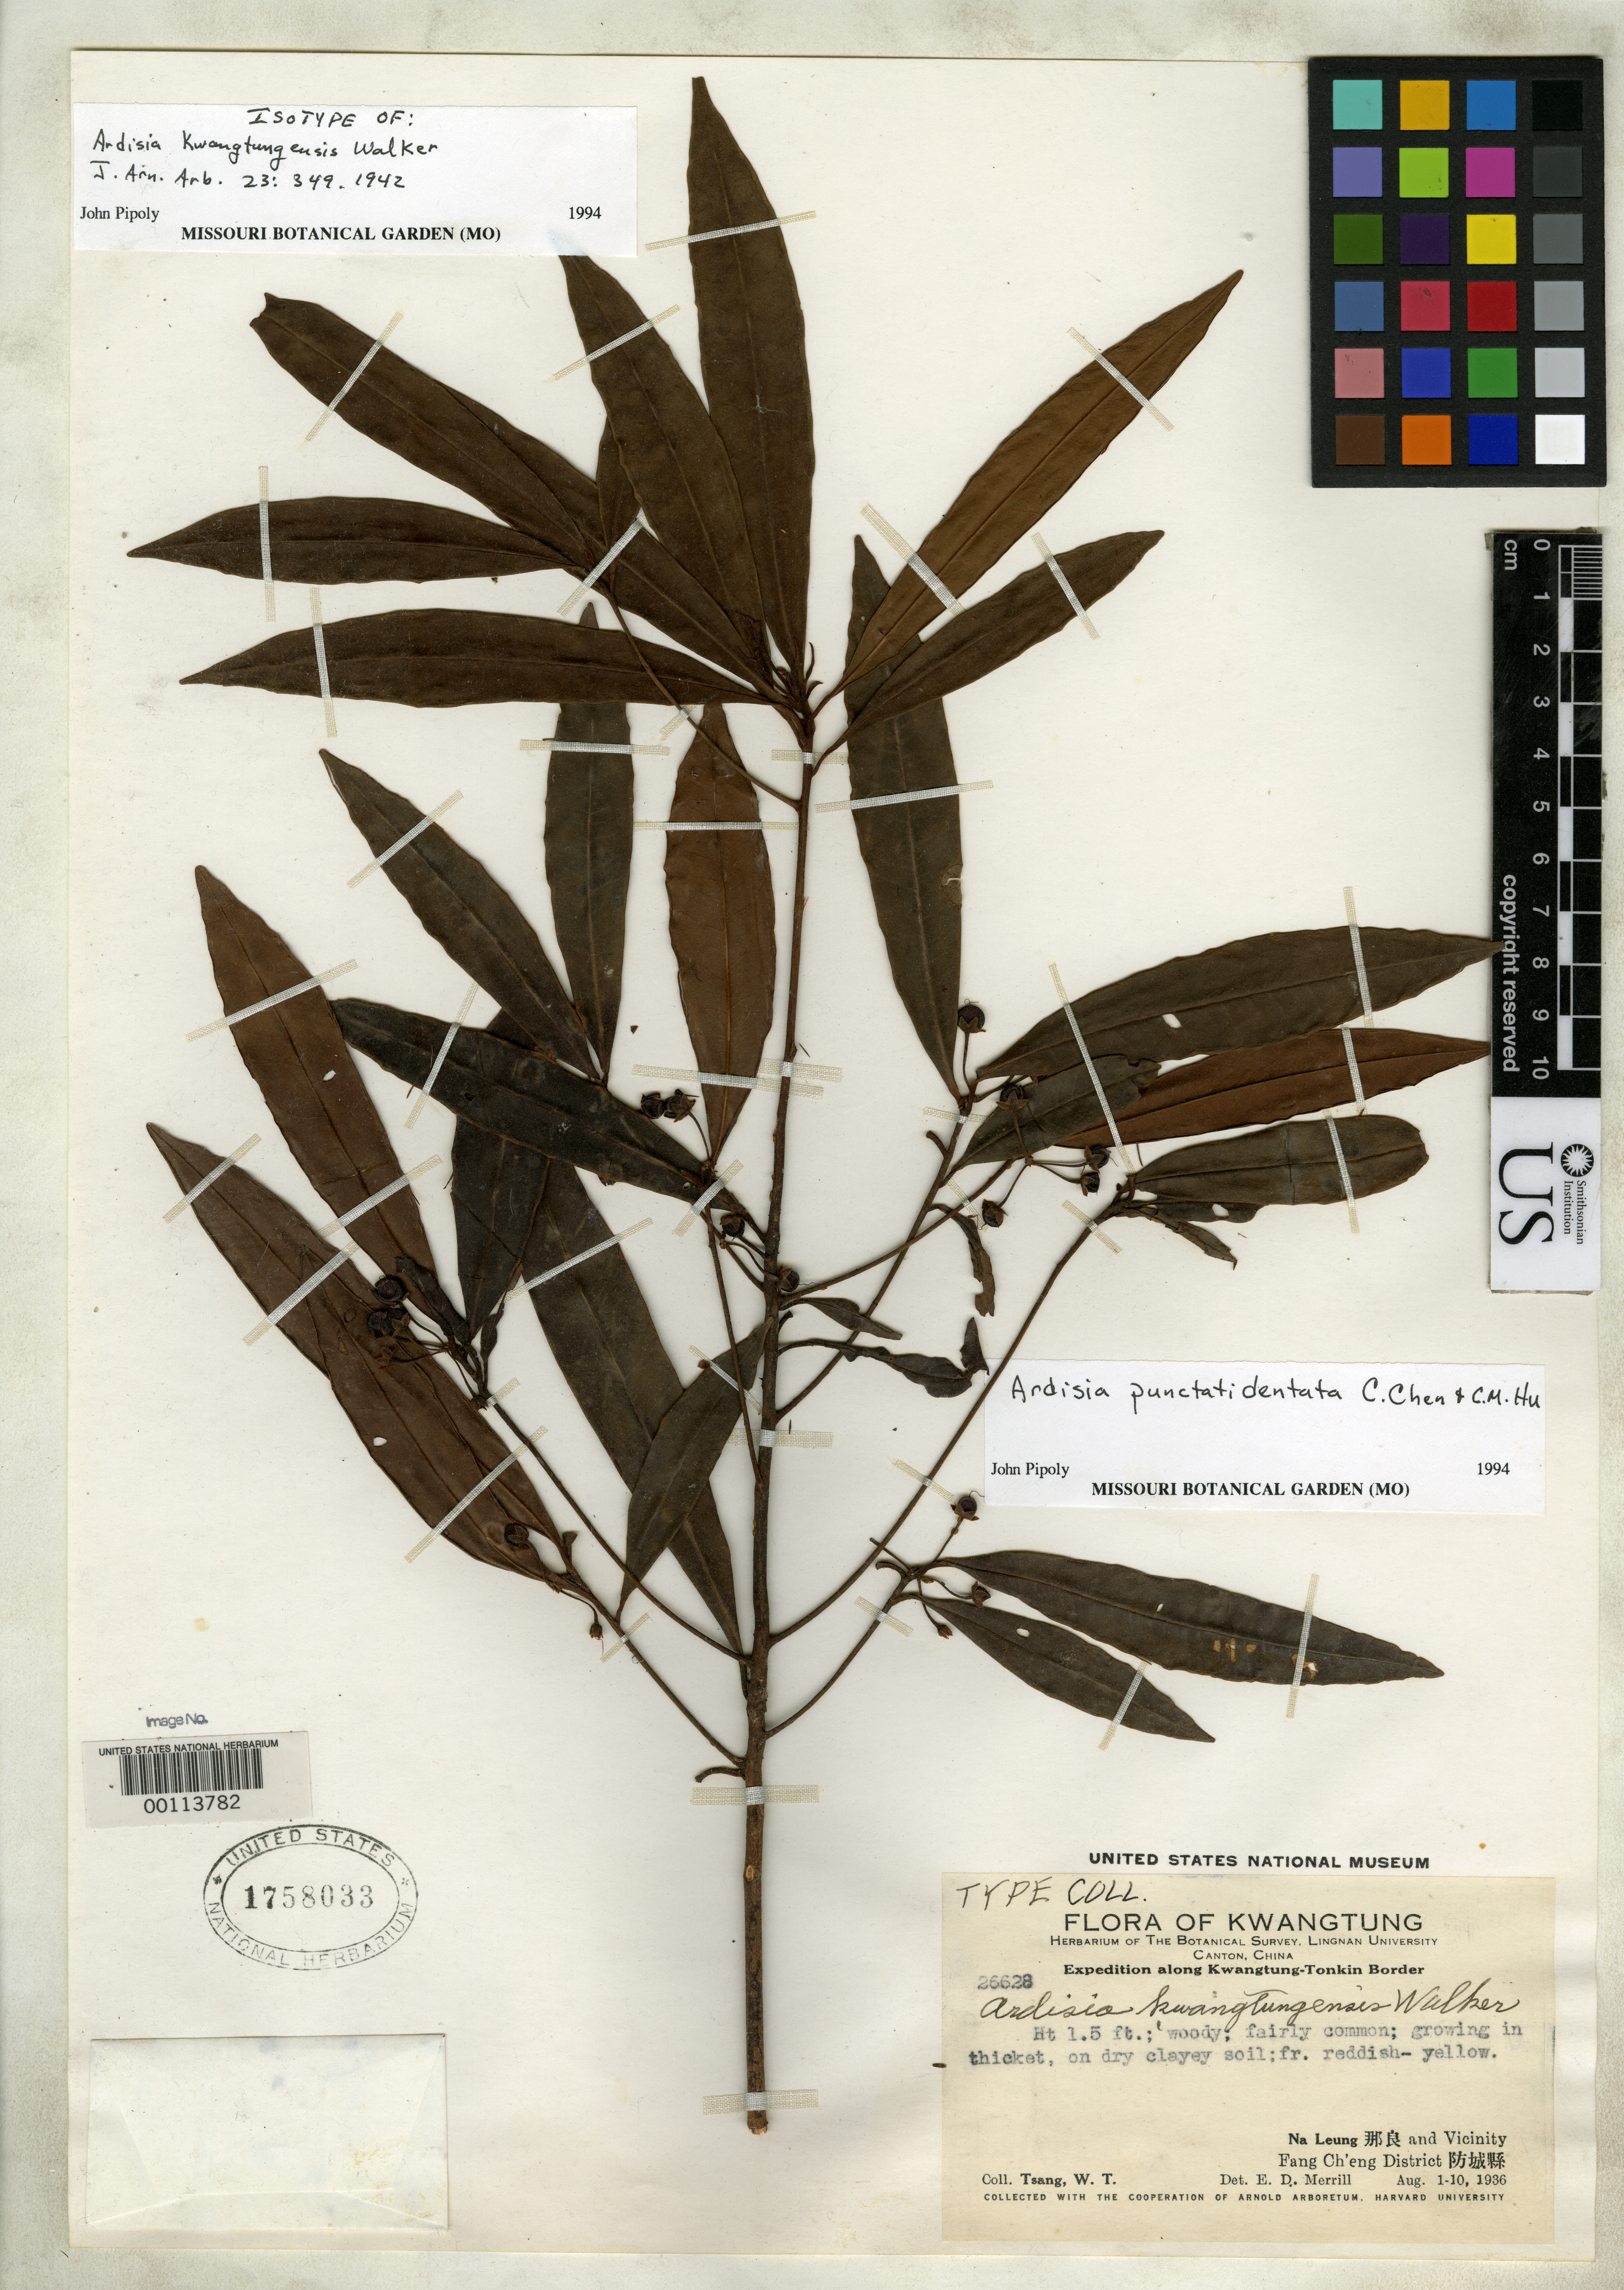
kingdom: Plantae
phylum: Tracheophyta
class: Magnoliopsida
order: Ericales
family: Primulaceae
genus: Ardisia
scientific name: Ardisia kwangtungensis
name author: E. Walker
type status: Isotype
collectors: W. T. Tsang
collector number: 26628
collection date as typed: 01 Aug 1936 to 10 Aug 1936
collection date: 1936-08-01/1936-08-10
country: China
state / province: Guangdong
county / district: Fan Ch'eng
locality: Na Leung & vicinity.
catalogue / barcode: US 1758033